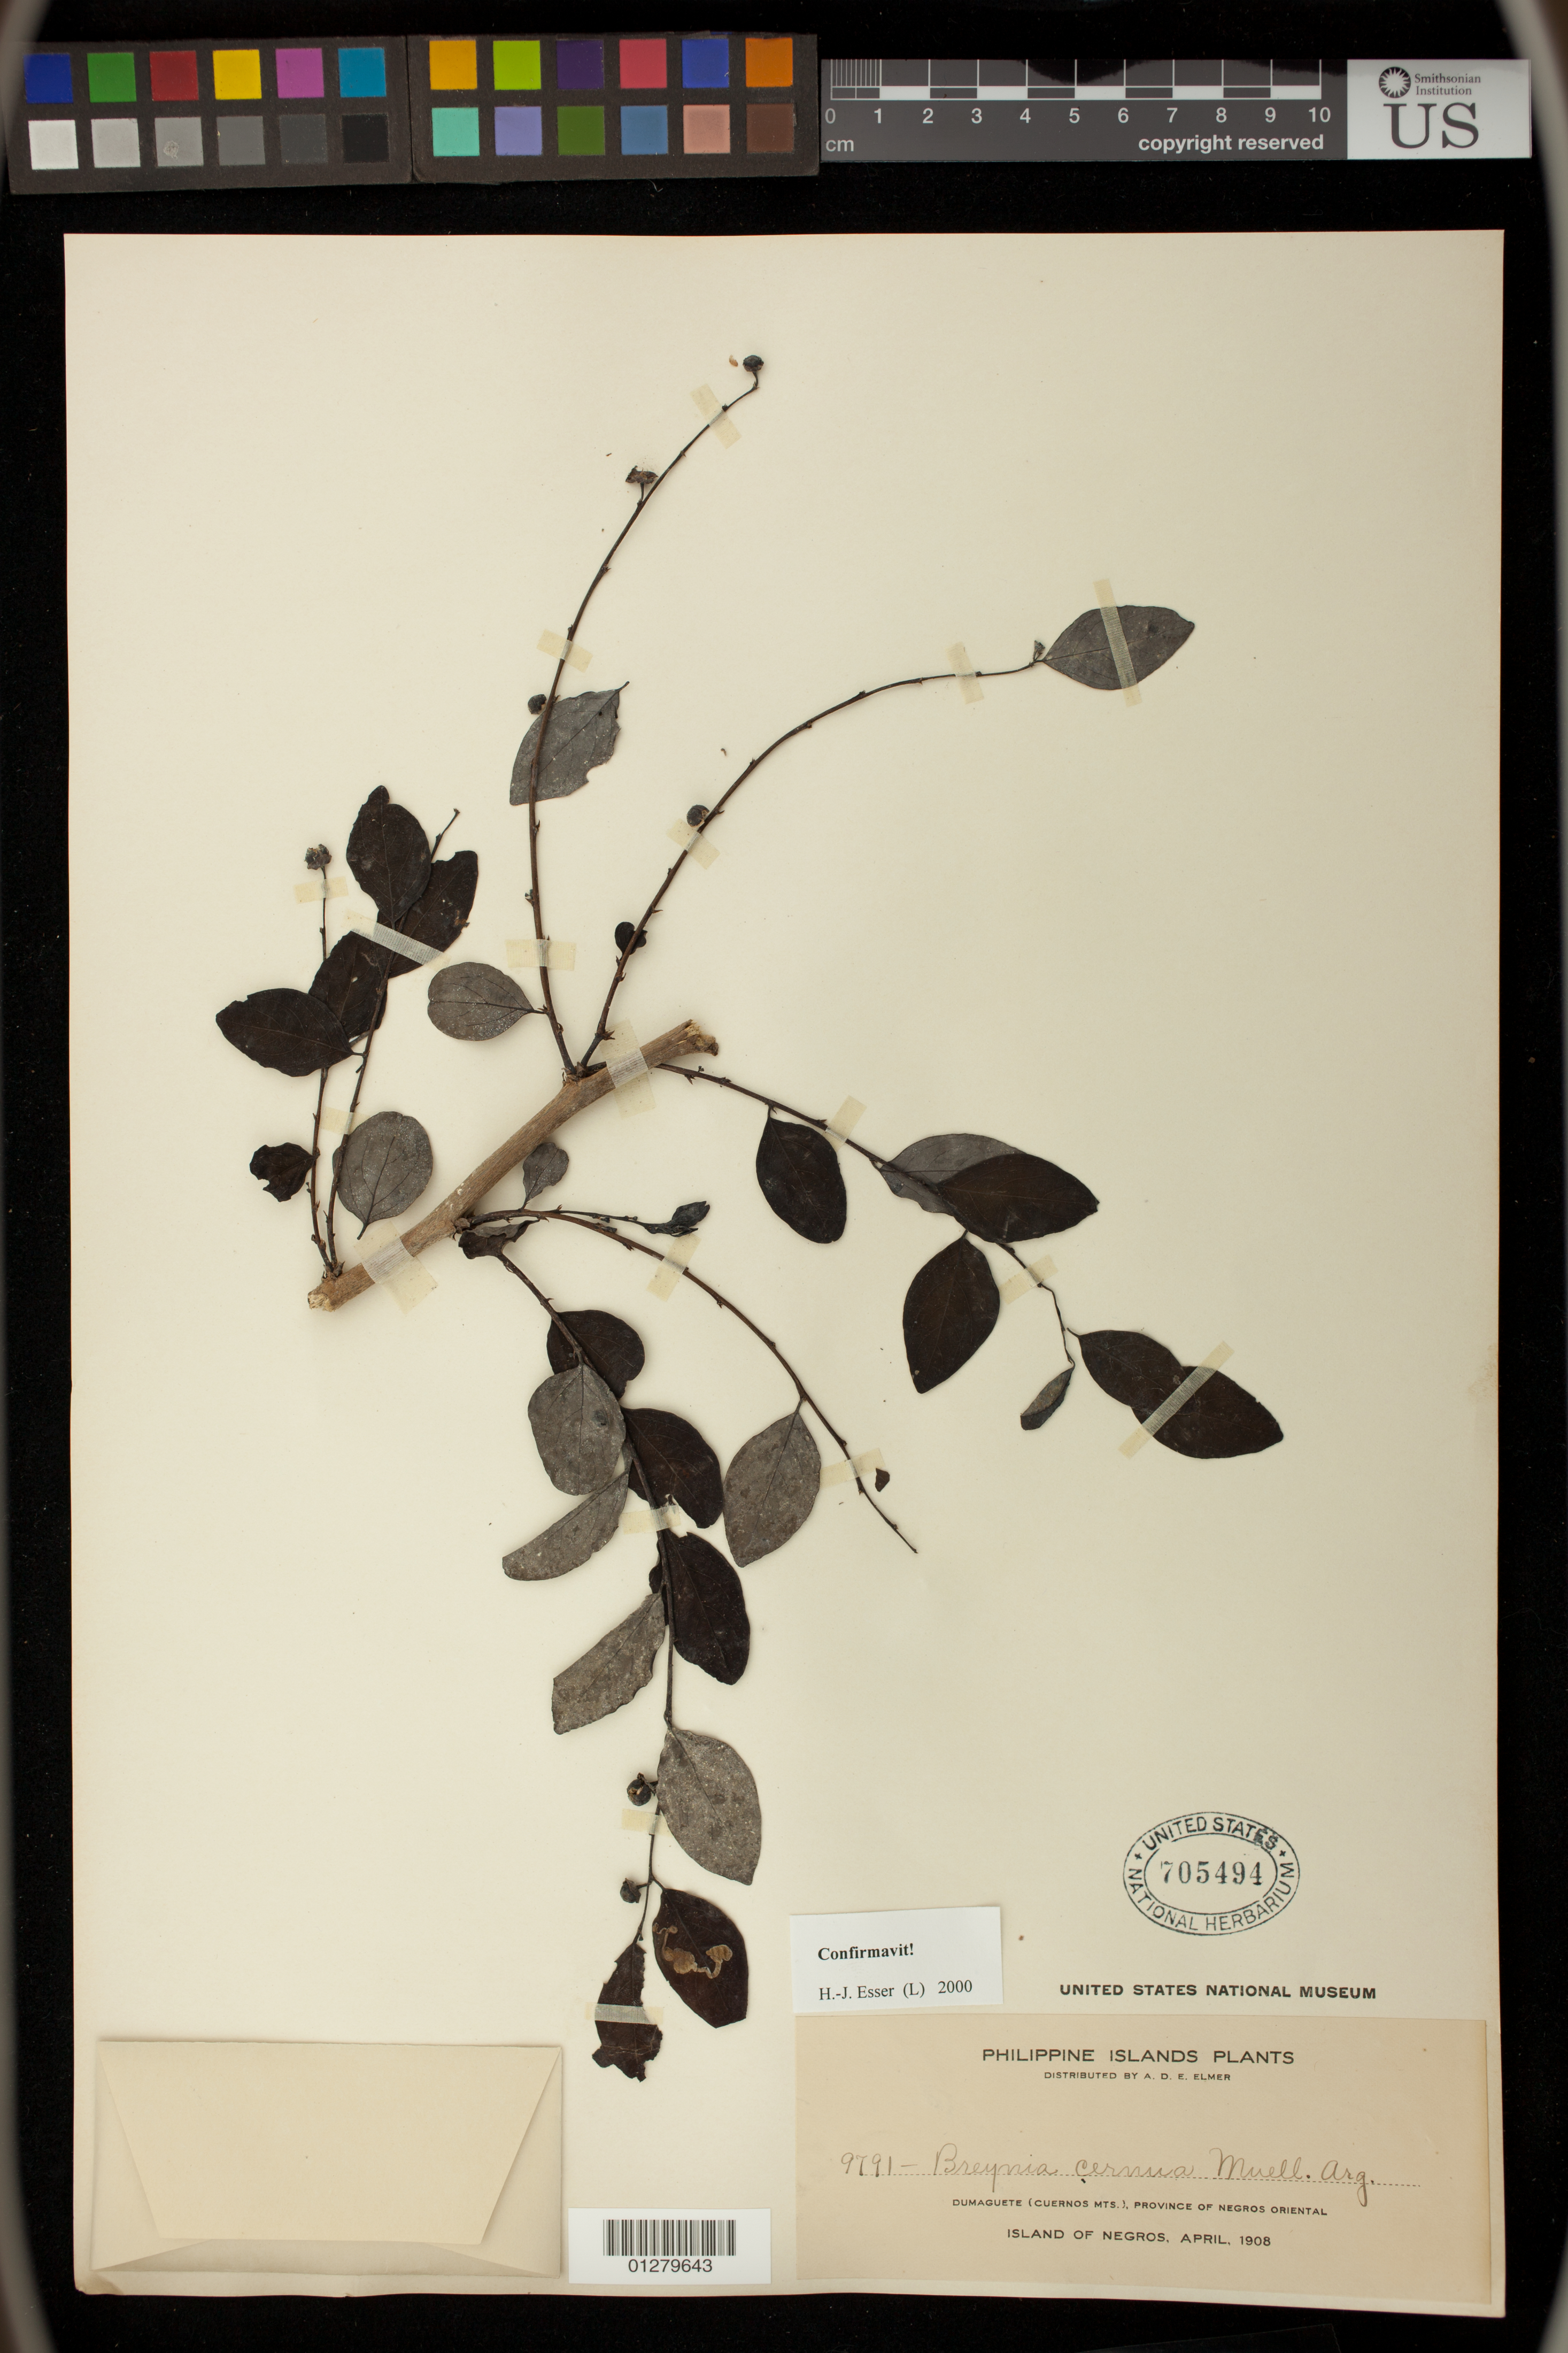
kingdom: Plantae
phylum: Tracheophyta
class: Magnoliopsida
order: Malpighiales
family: Phyllanthaceae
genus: Breynia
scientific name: Breynia cernua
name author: (Poir.) Müll. Arg.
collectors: A. D. E. Elmer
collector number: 9791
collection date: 1908-04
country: Philippines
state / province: Central Visayas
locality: Dumaguete (Cuernos Mts.), Province of Negros Oriental, island of Negros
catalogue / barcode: US 705494